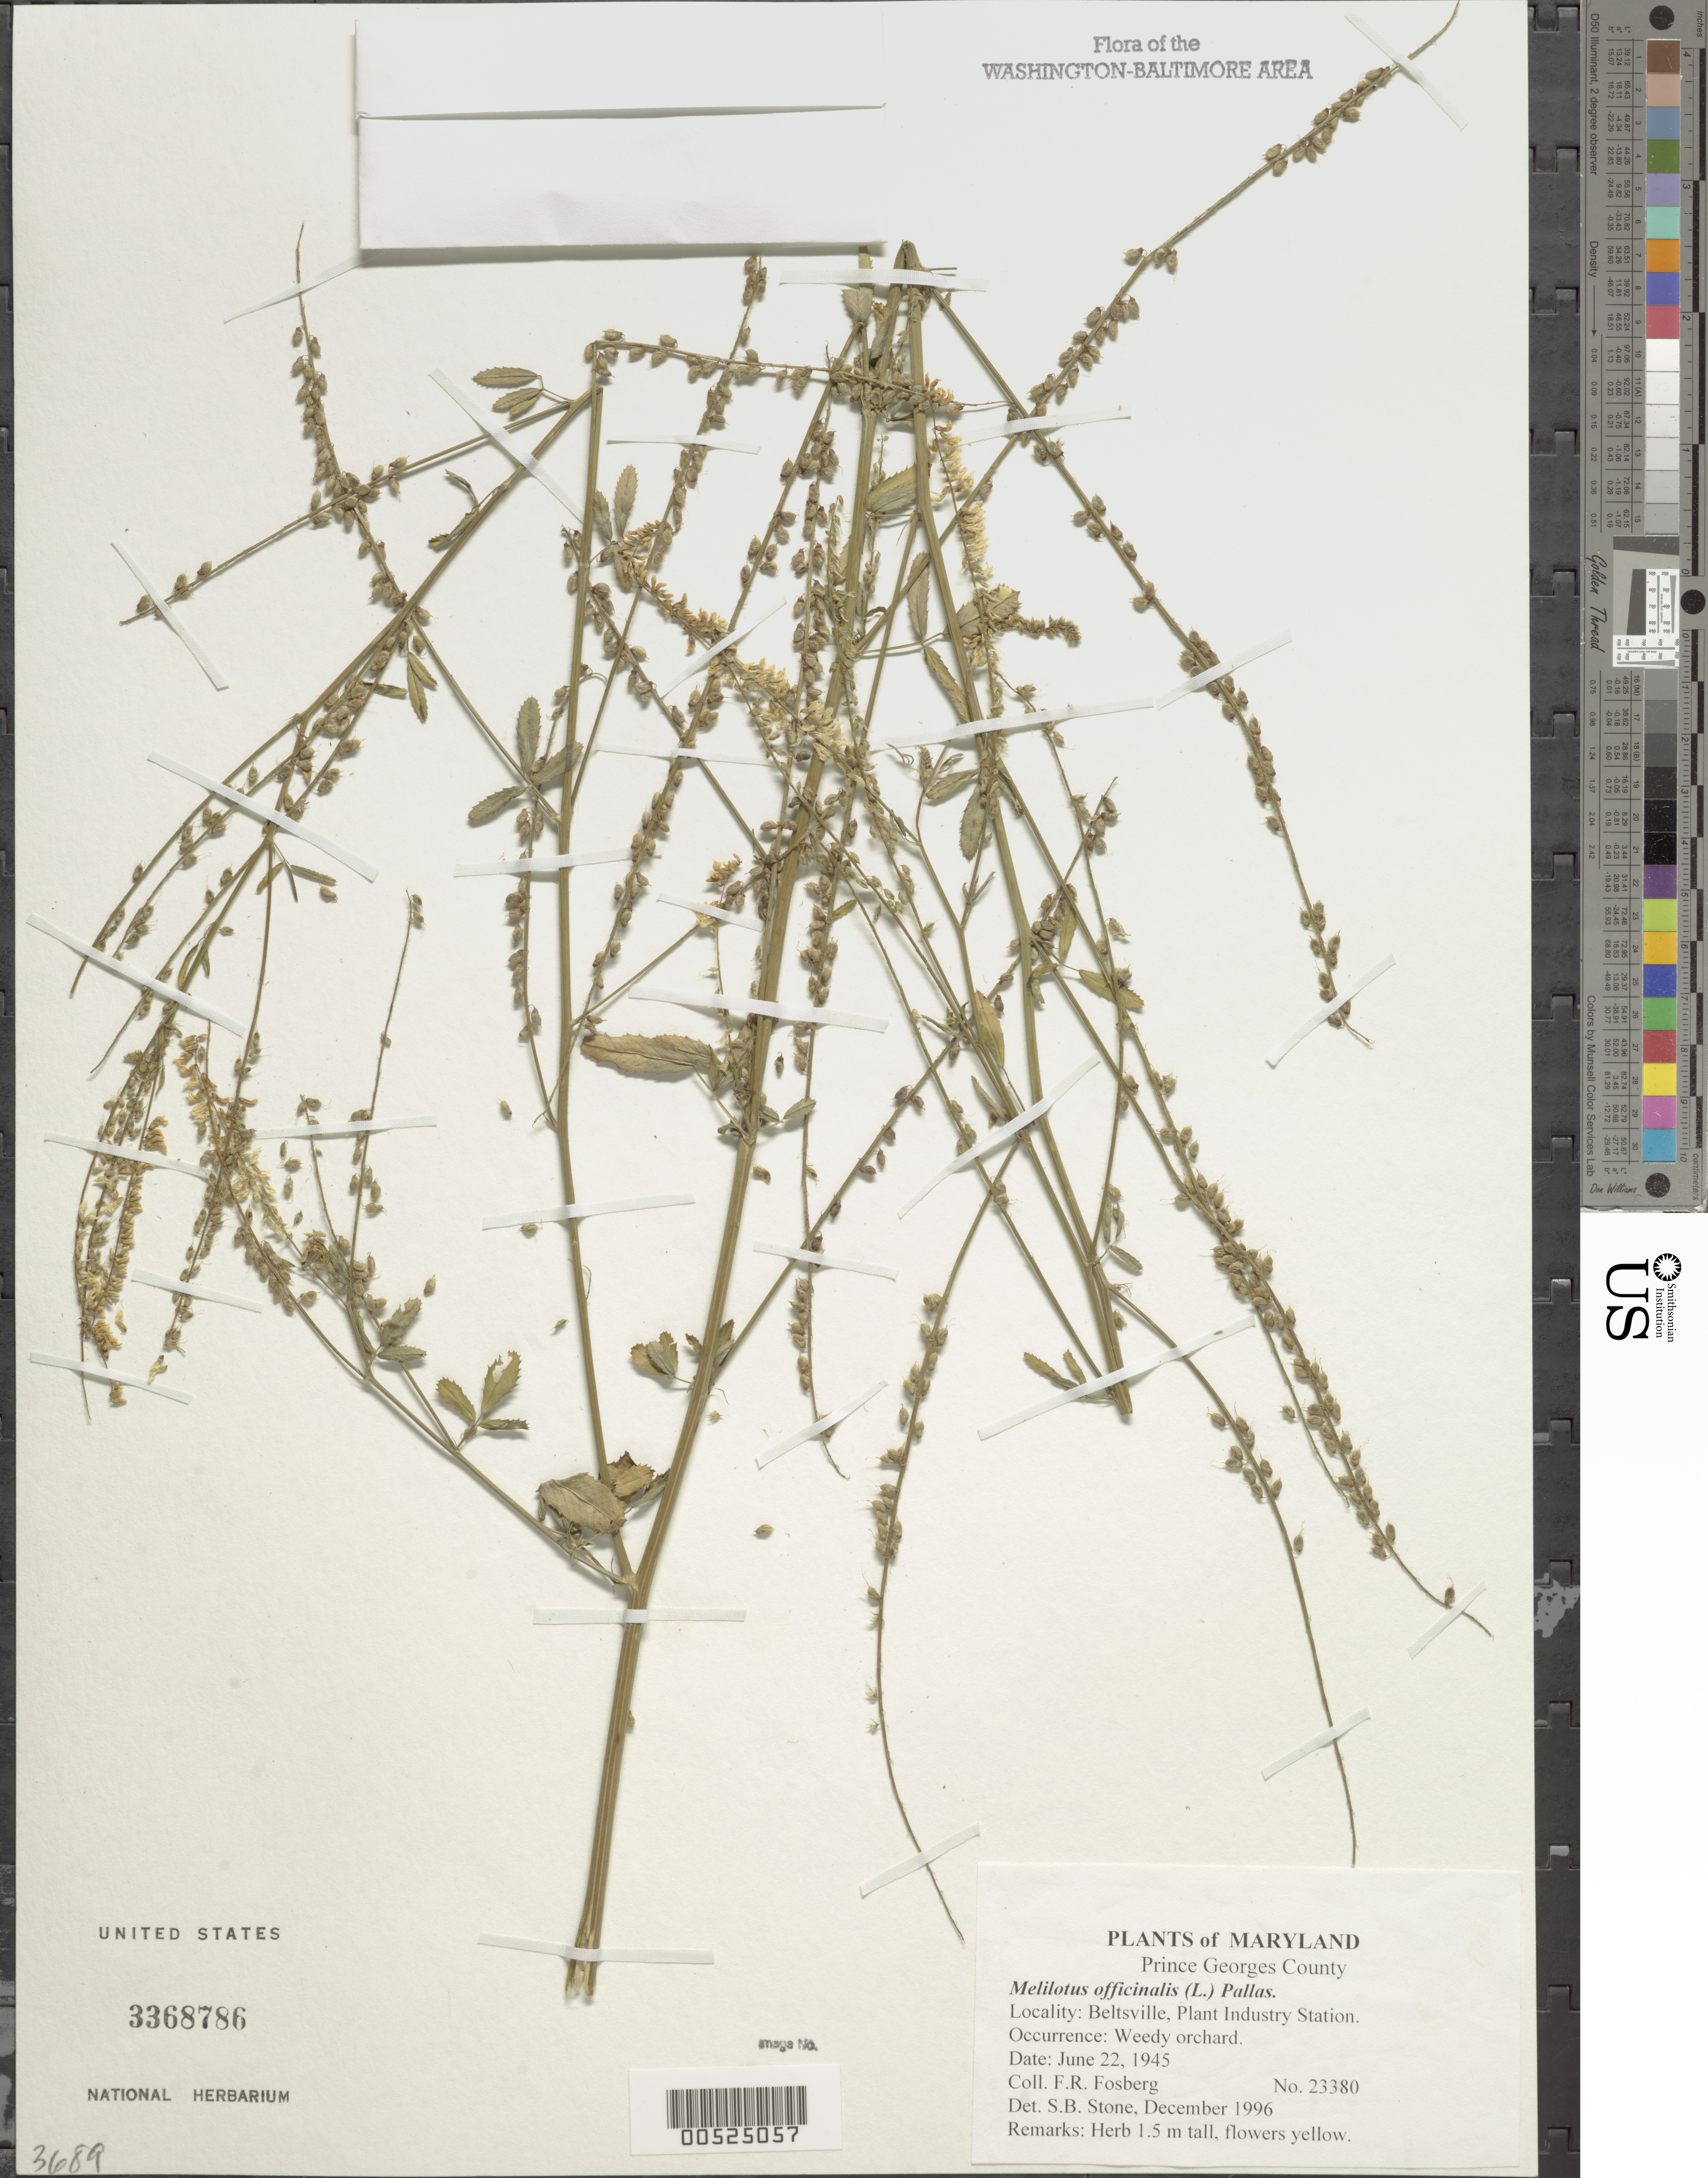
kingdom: Plantae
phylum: Tracheophyta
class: Magnoliopsida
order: Fabales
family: Fabaceae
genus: Melilotus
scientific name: Melilotus officinalis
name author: (L.) Lam.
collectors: F. R. Fosberg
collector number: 23380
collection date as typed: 22 Jun 1945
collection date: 1945-06-22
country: United States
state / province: Maryland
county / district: Prince George's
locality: Beltsville, Plant Industry Station.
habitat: Weedy orchard.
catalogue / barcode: US 3368786